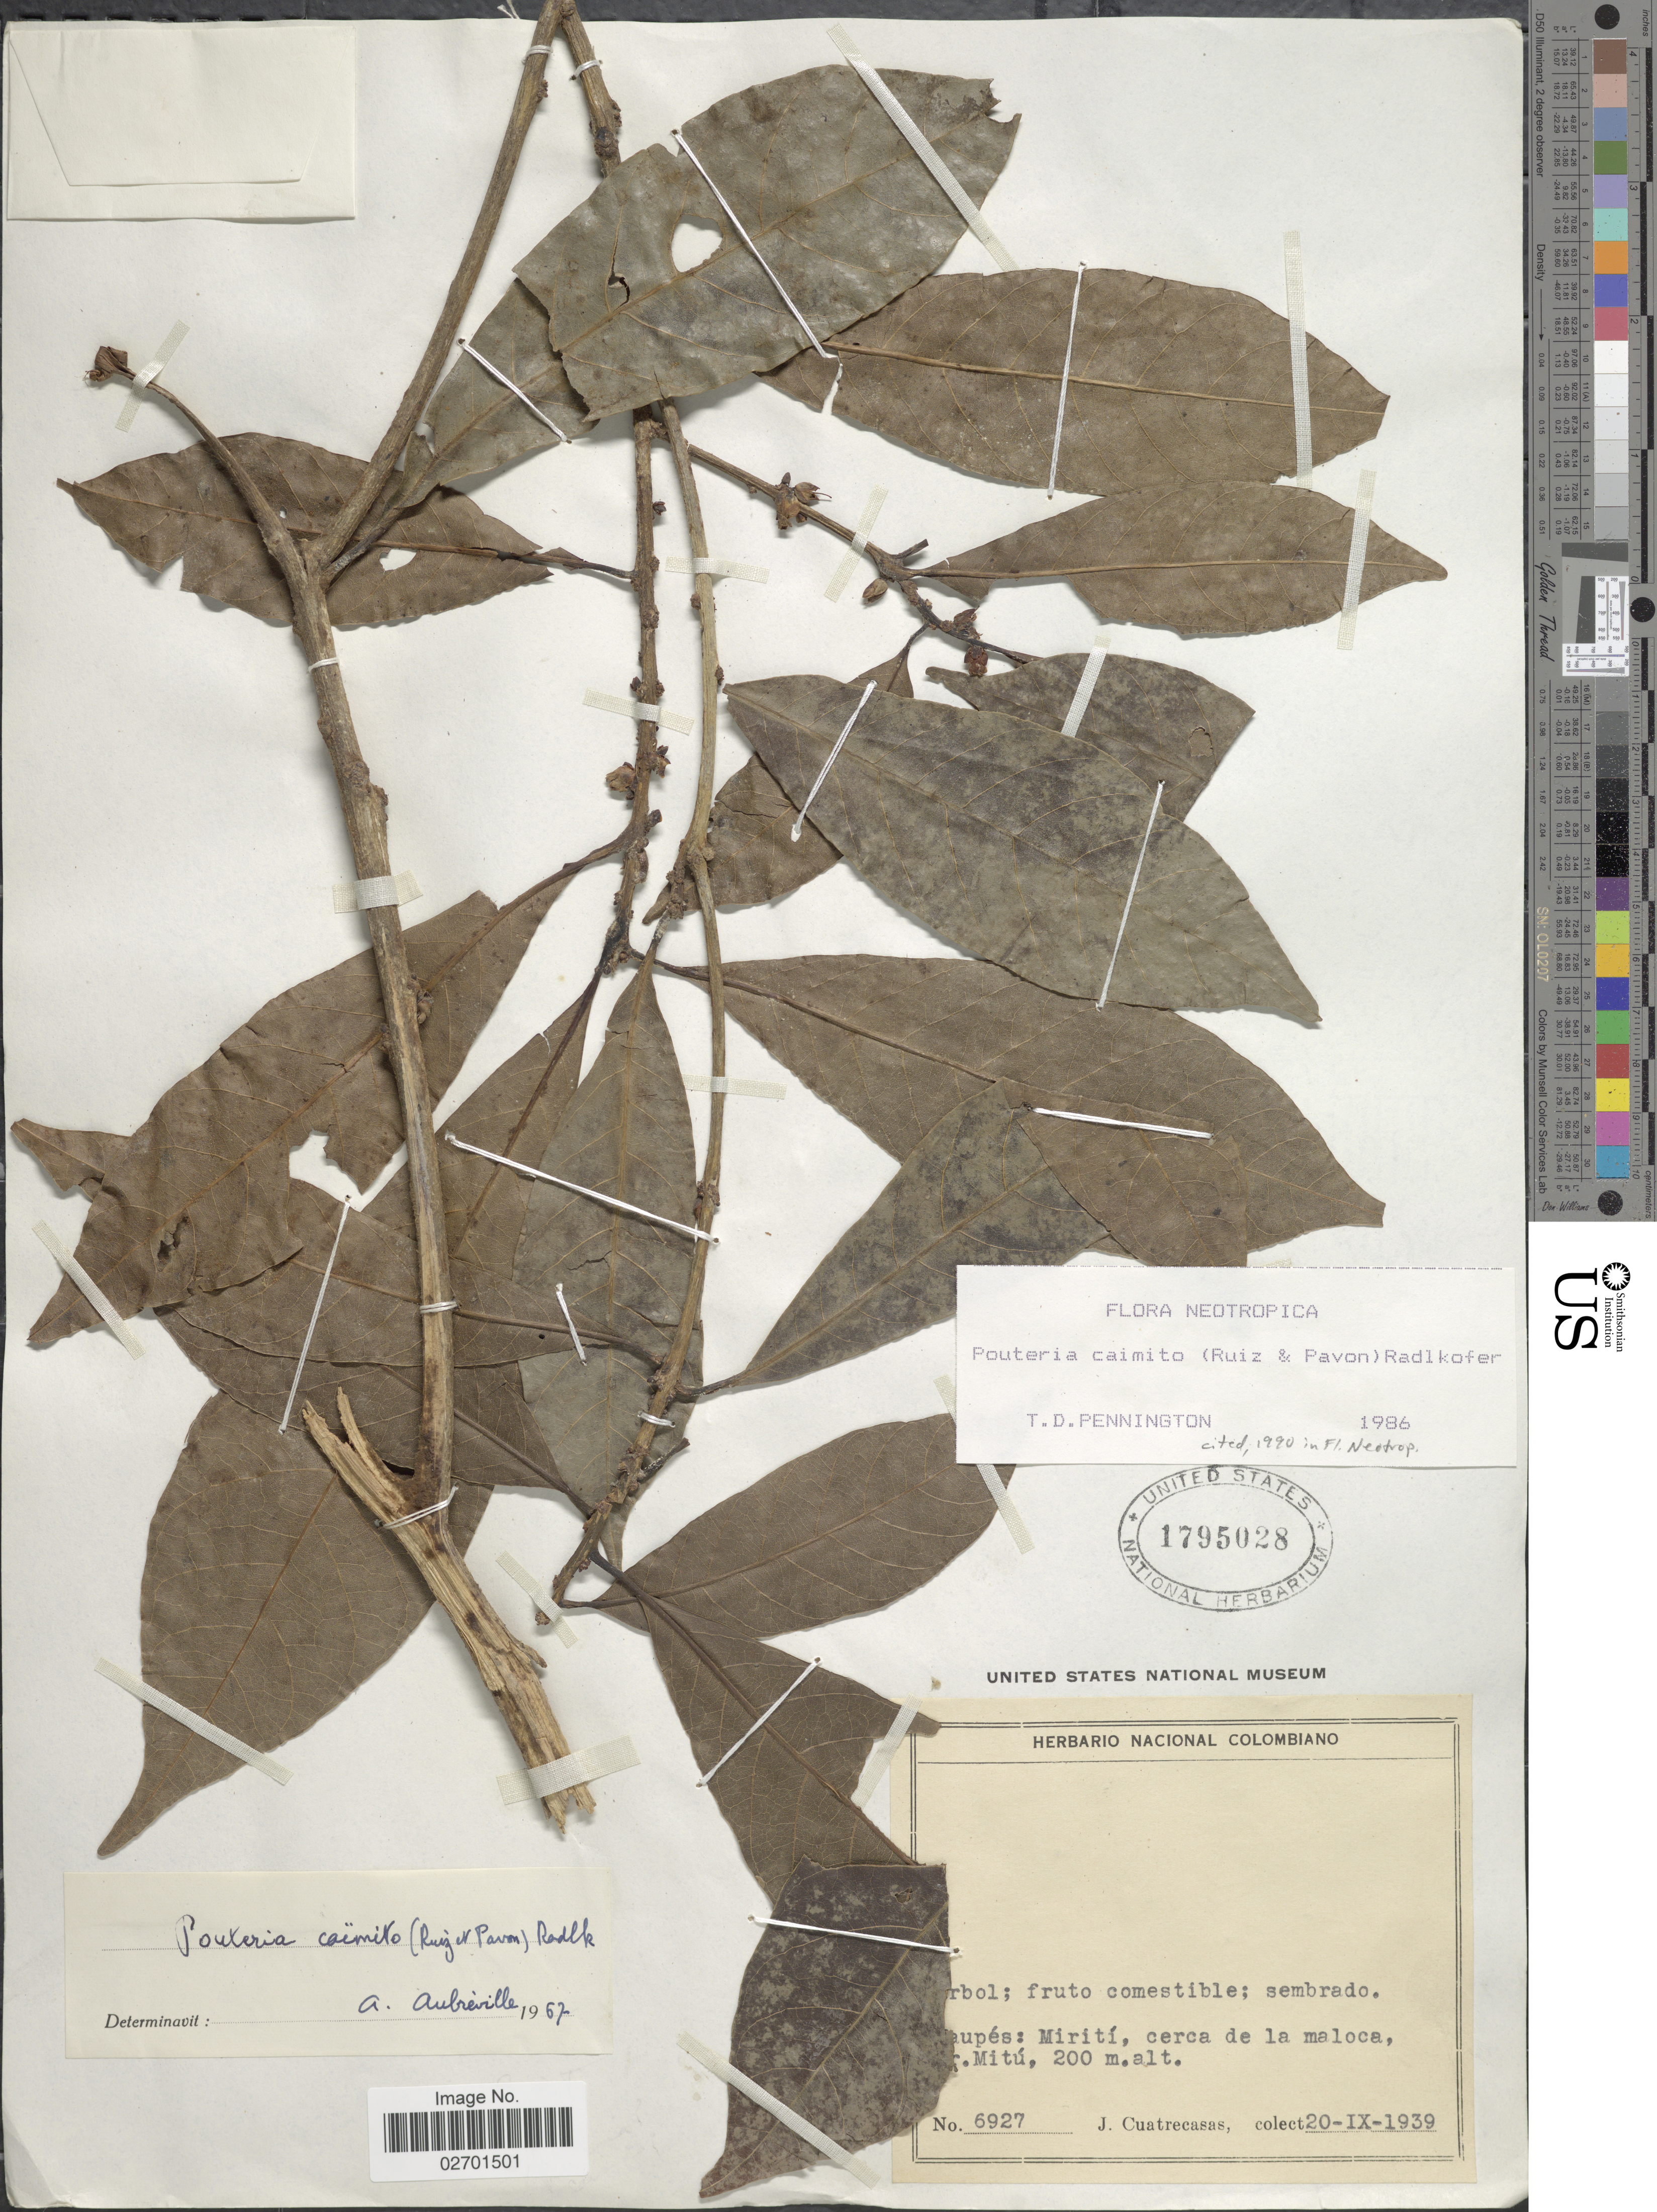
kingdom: Plantae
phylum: Tracheophyta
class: Magnoliopsida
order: Ericales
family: Sapotaceae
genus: Pouteria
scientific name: Pouteria caimito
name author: (Ruiz & Pav.) Radlk.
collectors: J. Cuatrecasas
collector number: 6927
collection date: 1939-09-20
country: Colombia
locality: Vaupes: Miriti, cerca de la maloca, Mitu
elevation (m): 200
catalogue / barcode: US 1795028